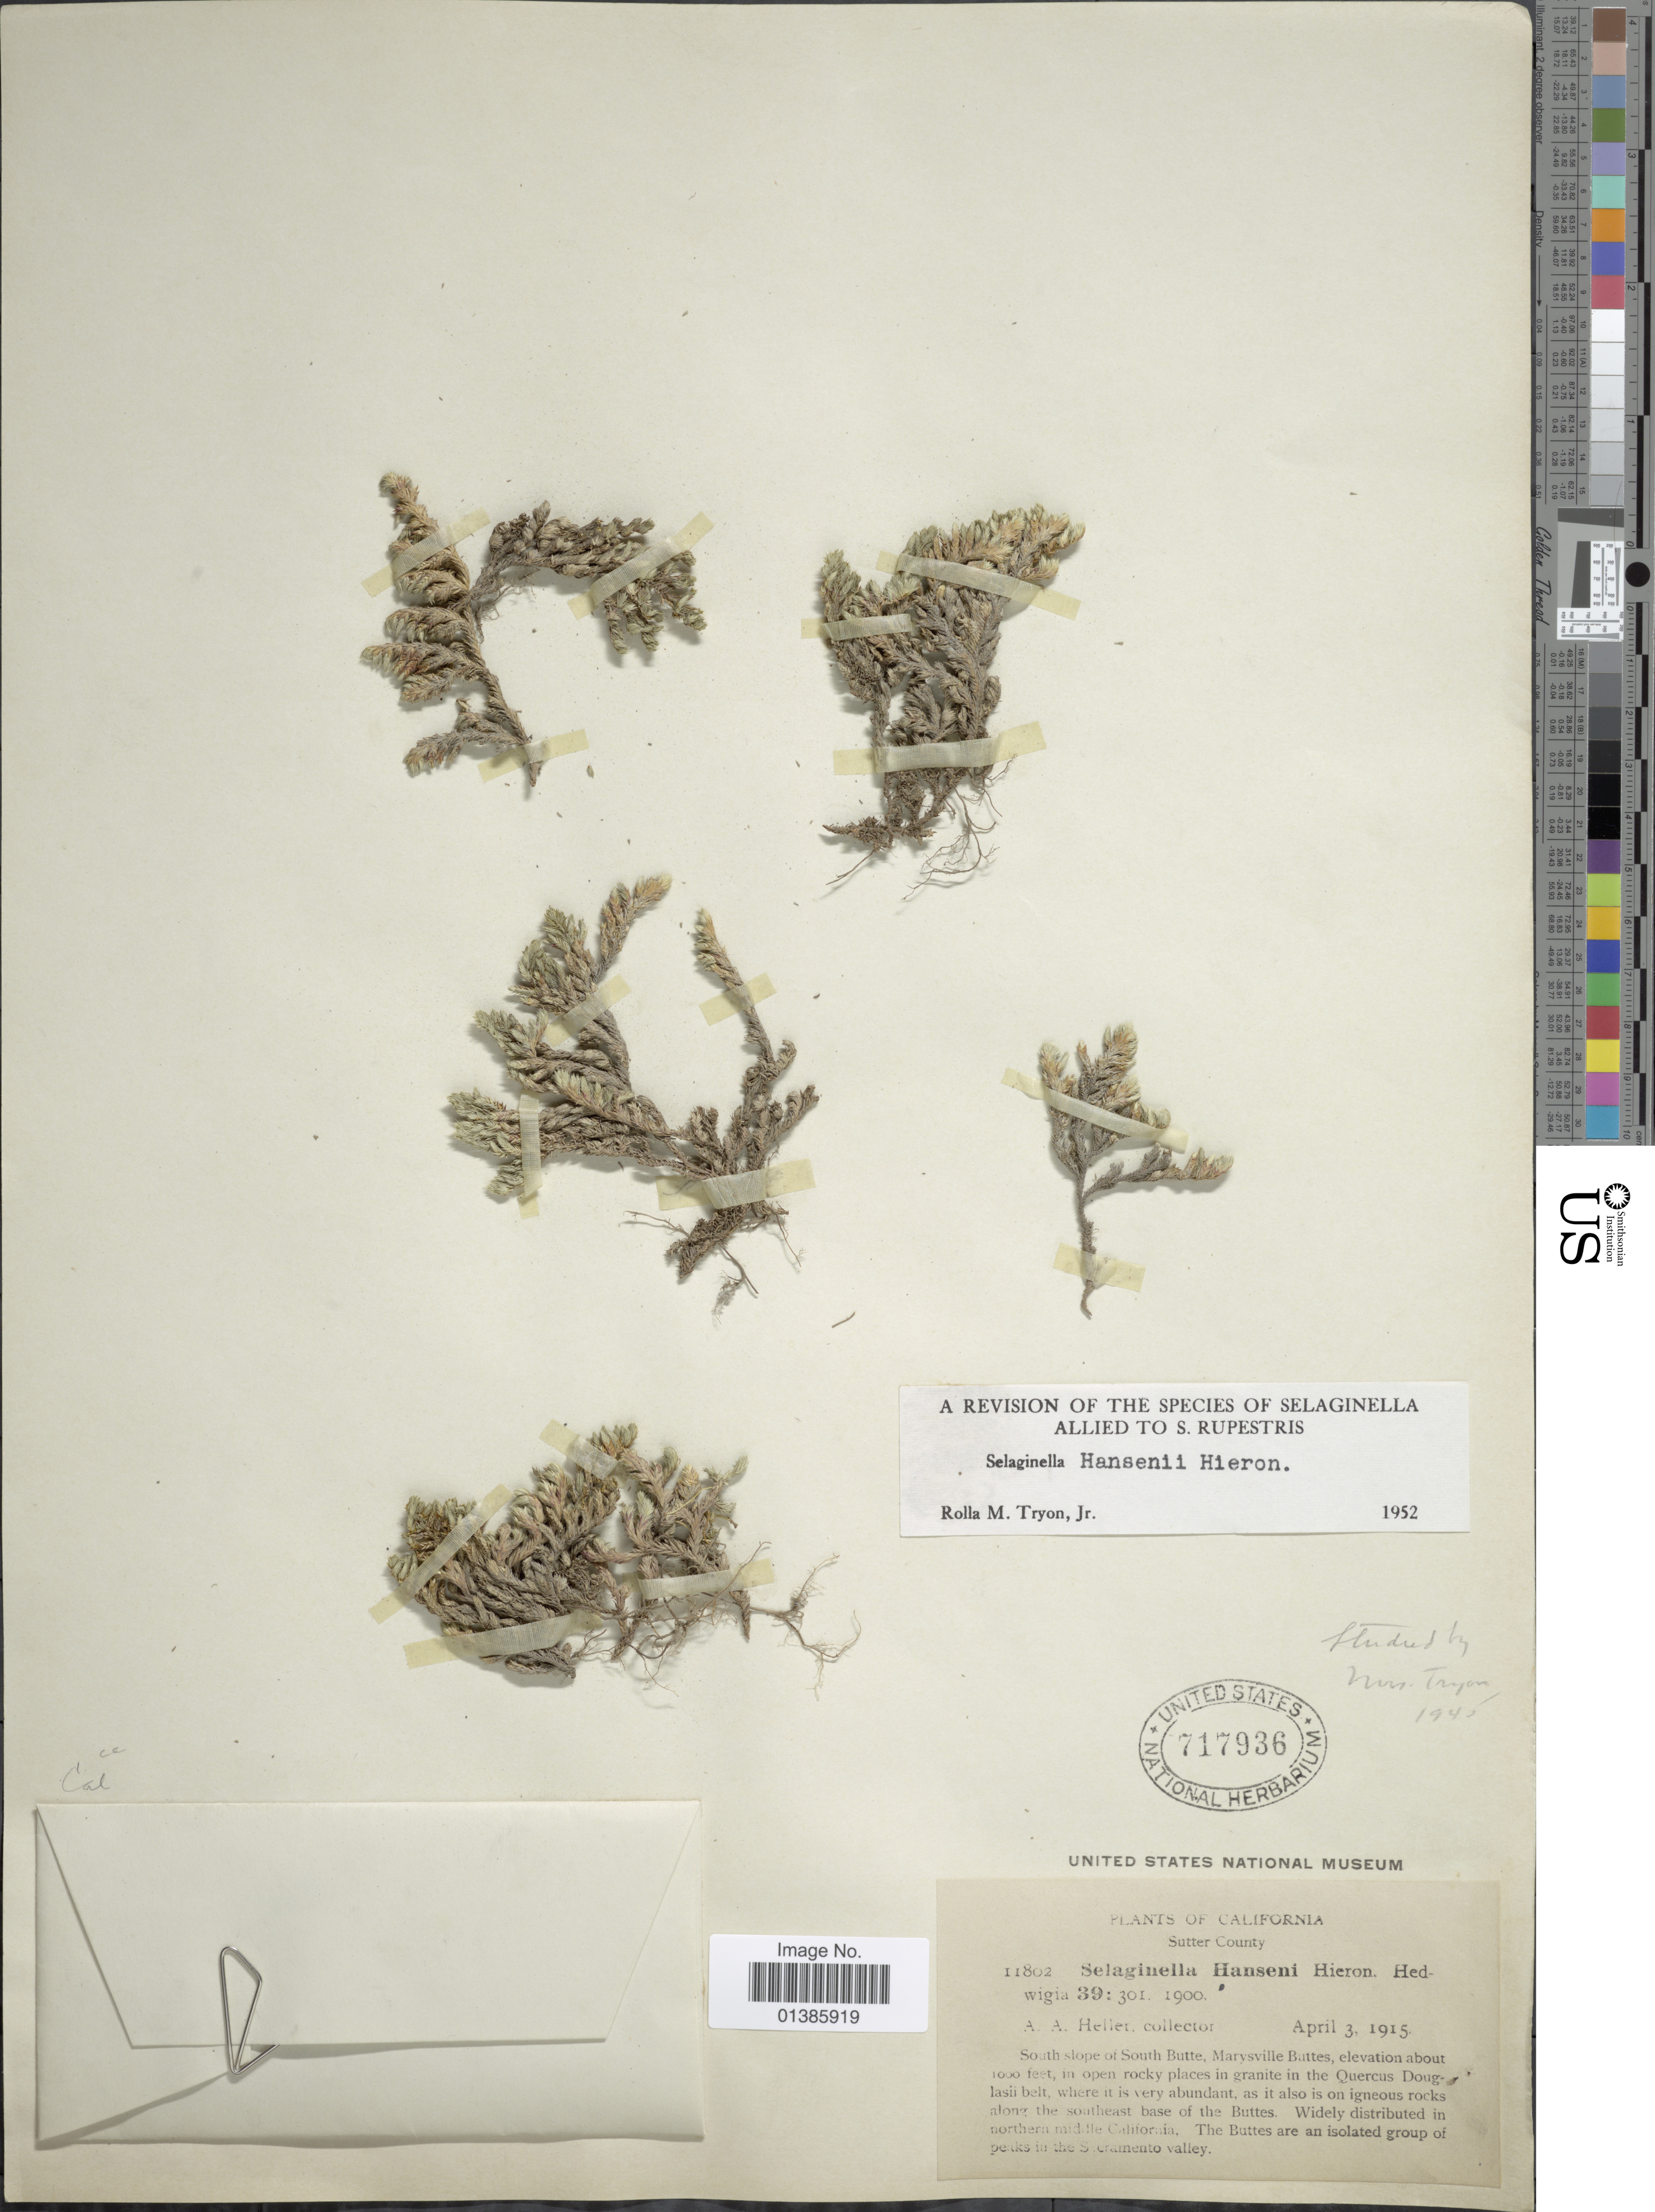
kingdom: Plantae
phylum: Tracheophyta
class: Lycopodiopsida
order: Selaginellales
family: Selaginellaceae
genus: Selaginella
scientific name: Selaginella hansenii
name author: Hieron.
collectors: A. A. Heller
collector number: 11802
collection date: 1915-04-03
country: United States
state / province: California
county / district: Sutter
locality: Sutter County. South slope of South Butte, Marysville Buttes.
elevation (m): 305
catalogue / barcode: US 717936